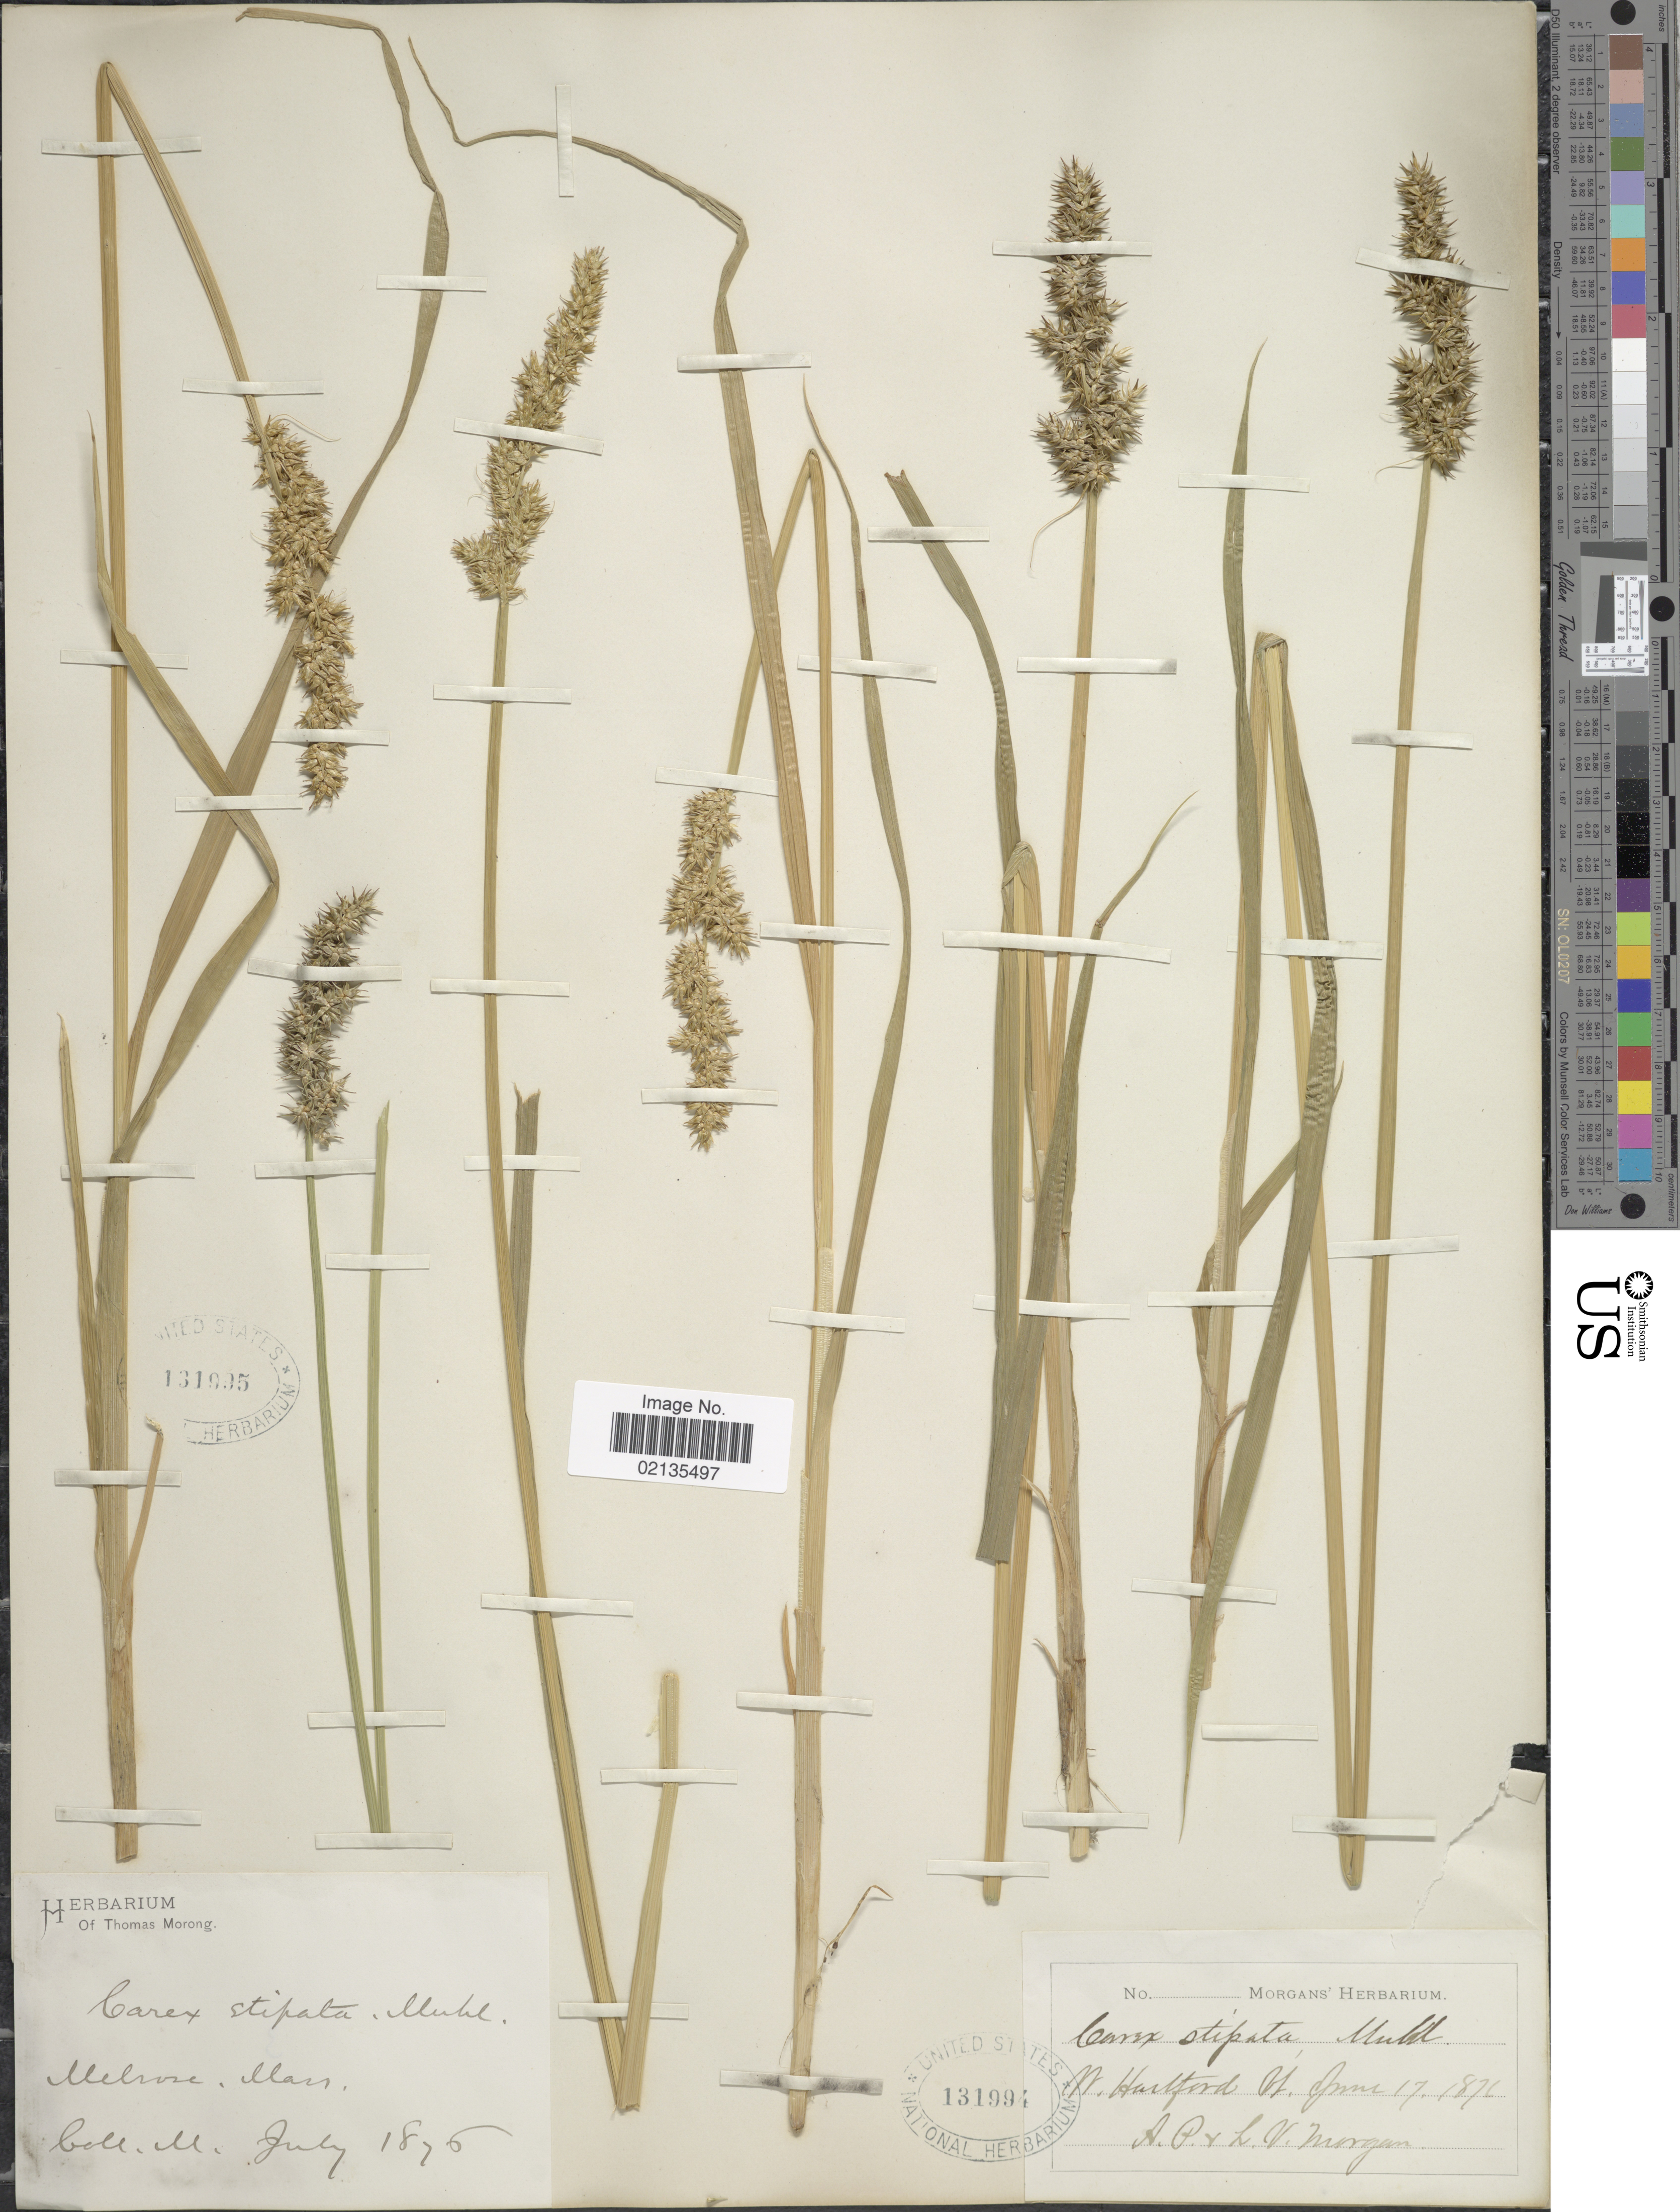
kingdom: Plantae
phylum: Tracheophyta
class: Liliopsida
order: Poales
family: Cyperaceae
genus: Carex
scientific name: Carex stipata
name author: Muhl. ex Willd.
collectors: A. Morgan & L. Morgan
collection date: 1876-06-17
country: United States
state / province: Vermont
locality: M. Hartford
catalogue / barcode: US 131994